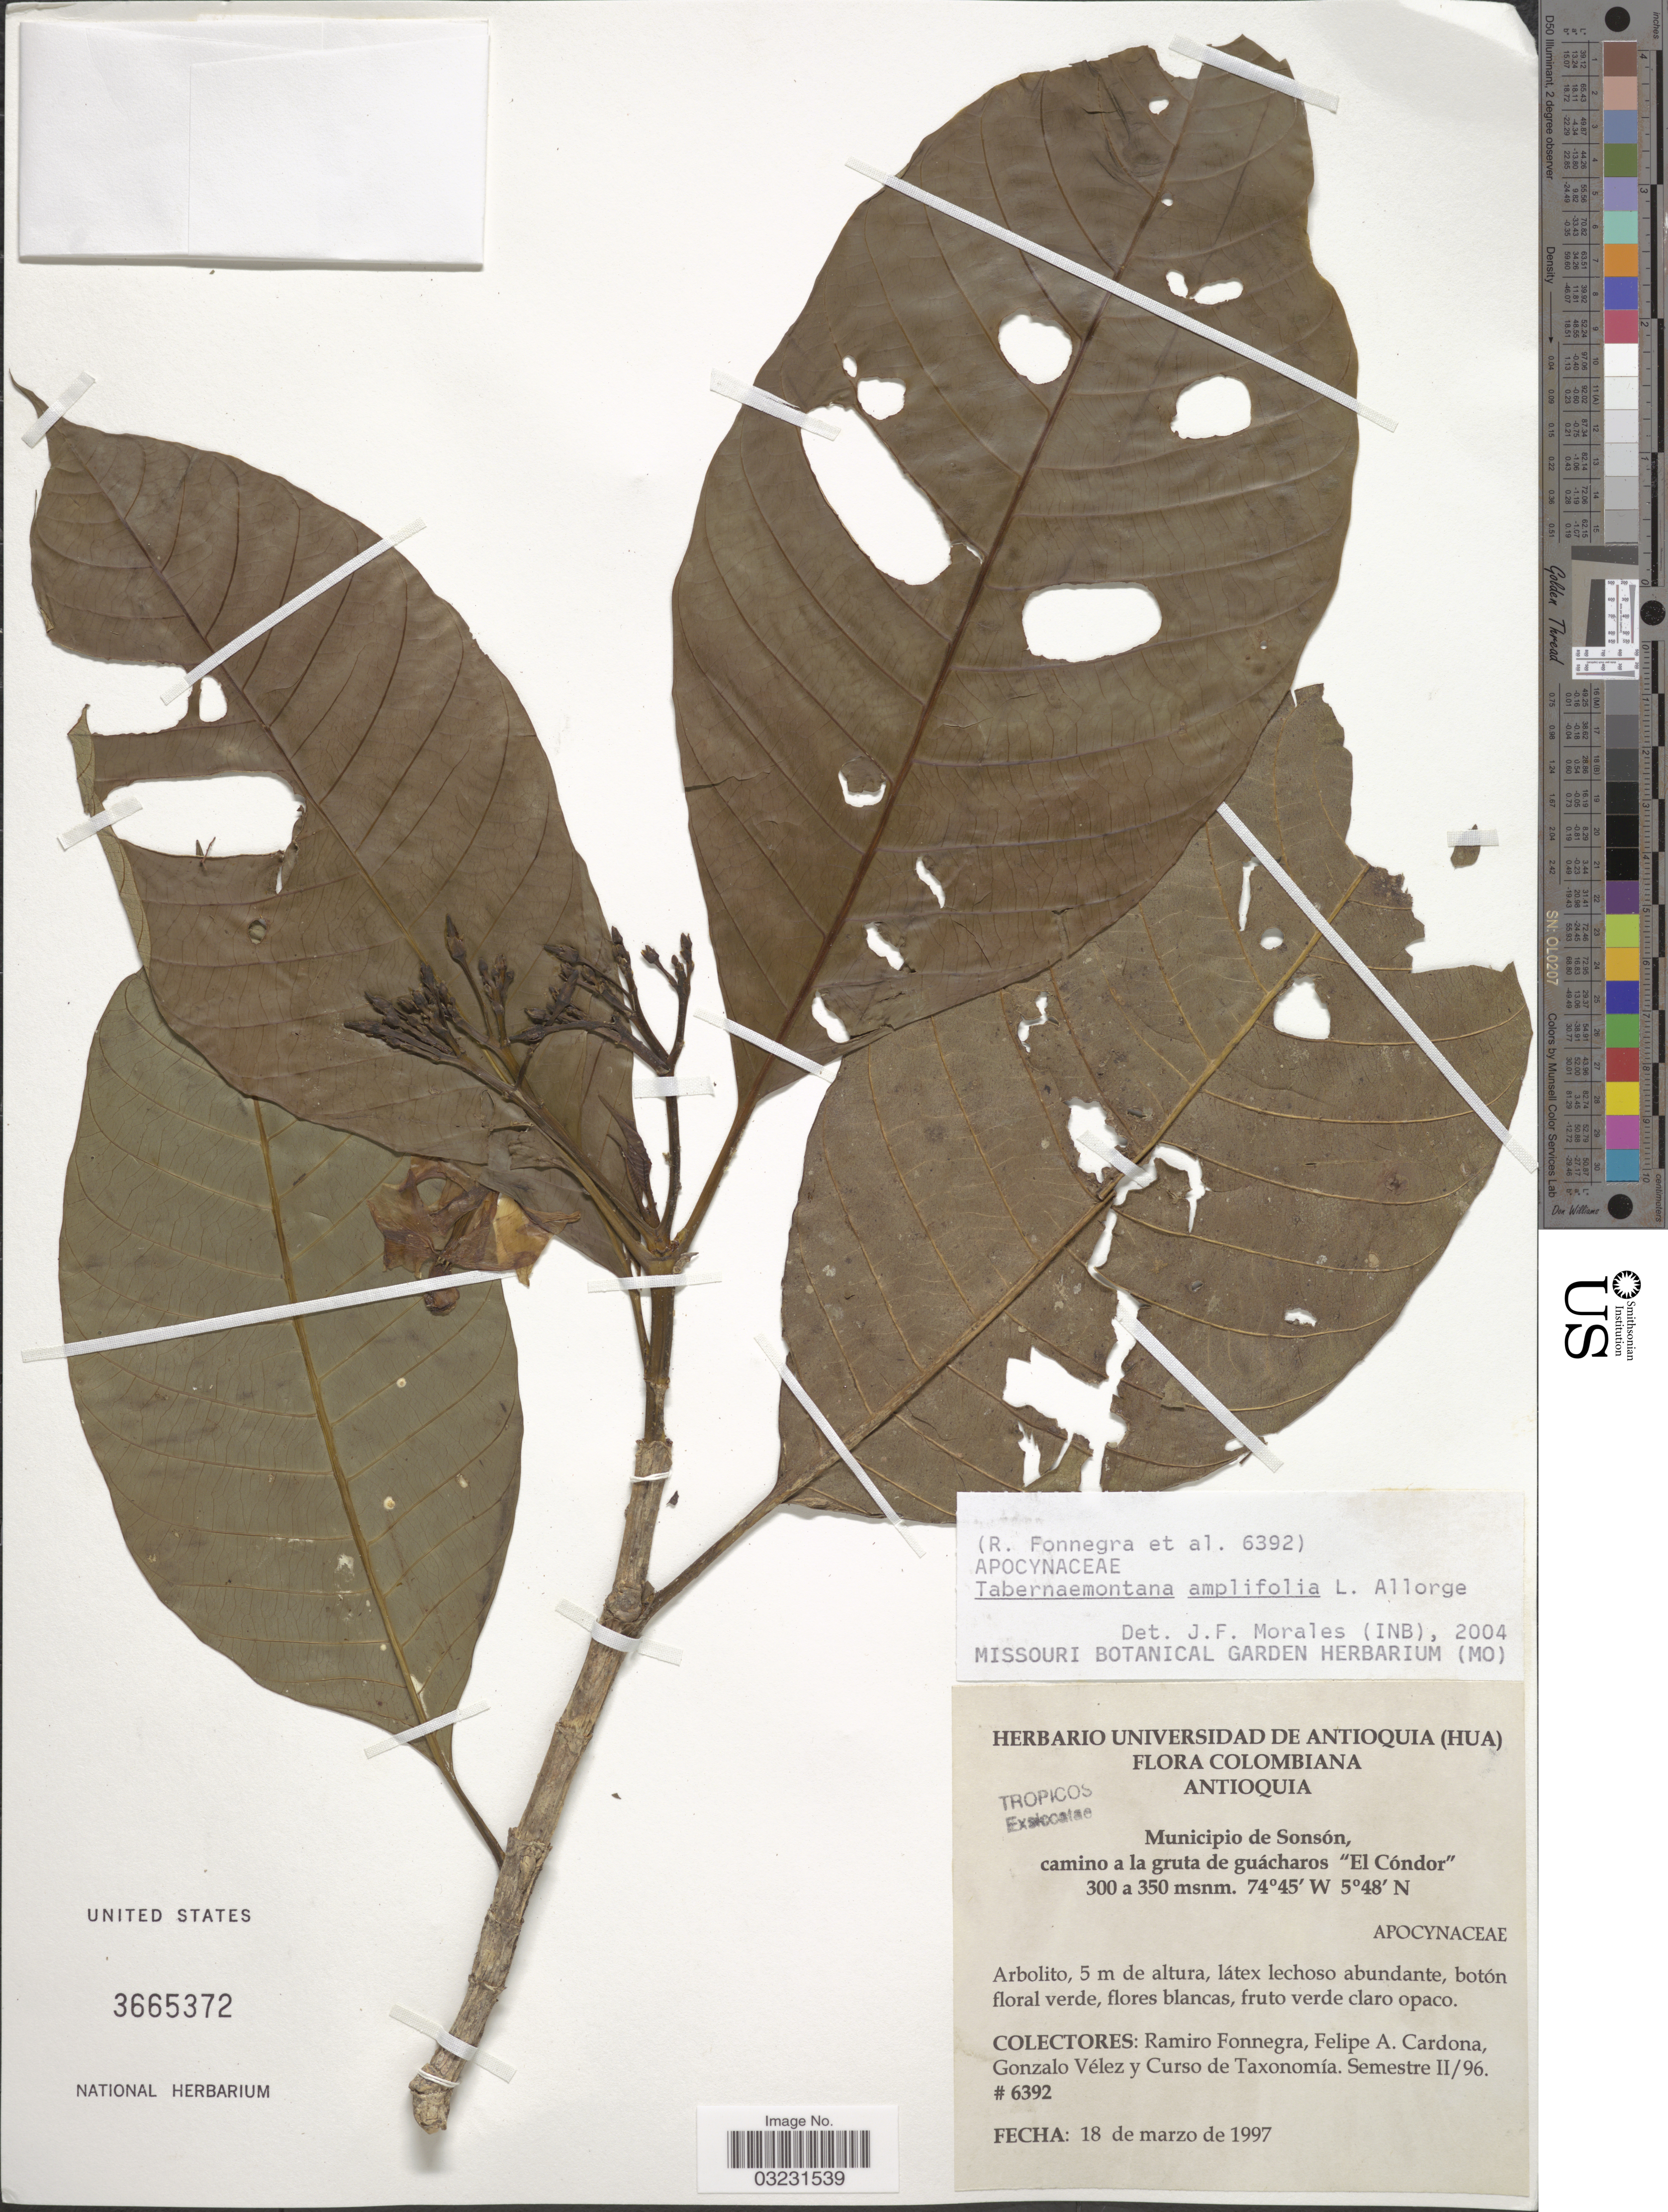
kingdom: Plantae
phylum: Tracheophyta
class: Magnoliopsida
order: Gentianales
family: Apocynaceae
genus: Tabernaemontana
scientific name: Tabernaemontana amplifolia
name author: L. Allorge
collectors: R. Fonnegra G., F. Cardona, G. Velez & Curso de Taxonomia. Semestre II/96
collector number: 6392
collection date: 1997-03-18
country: Colombia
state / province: Antioquia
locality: Municipio de Sonsón, camino a la gruta de guácharos "El Cóndor".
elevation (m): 300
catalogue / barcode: US 3665372